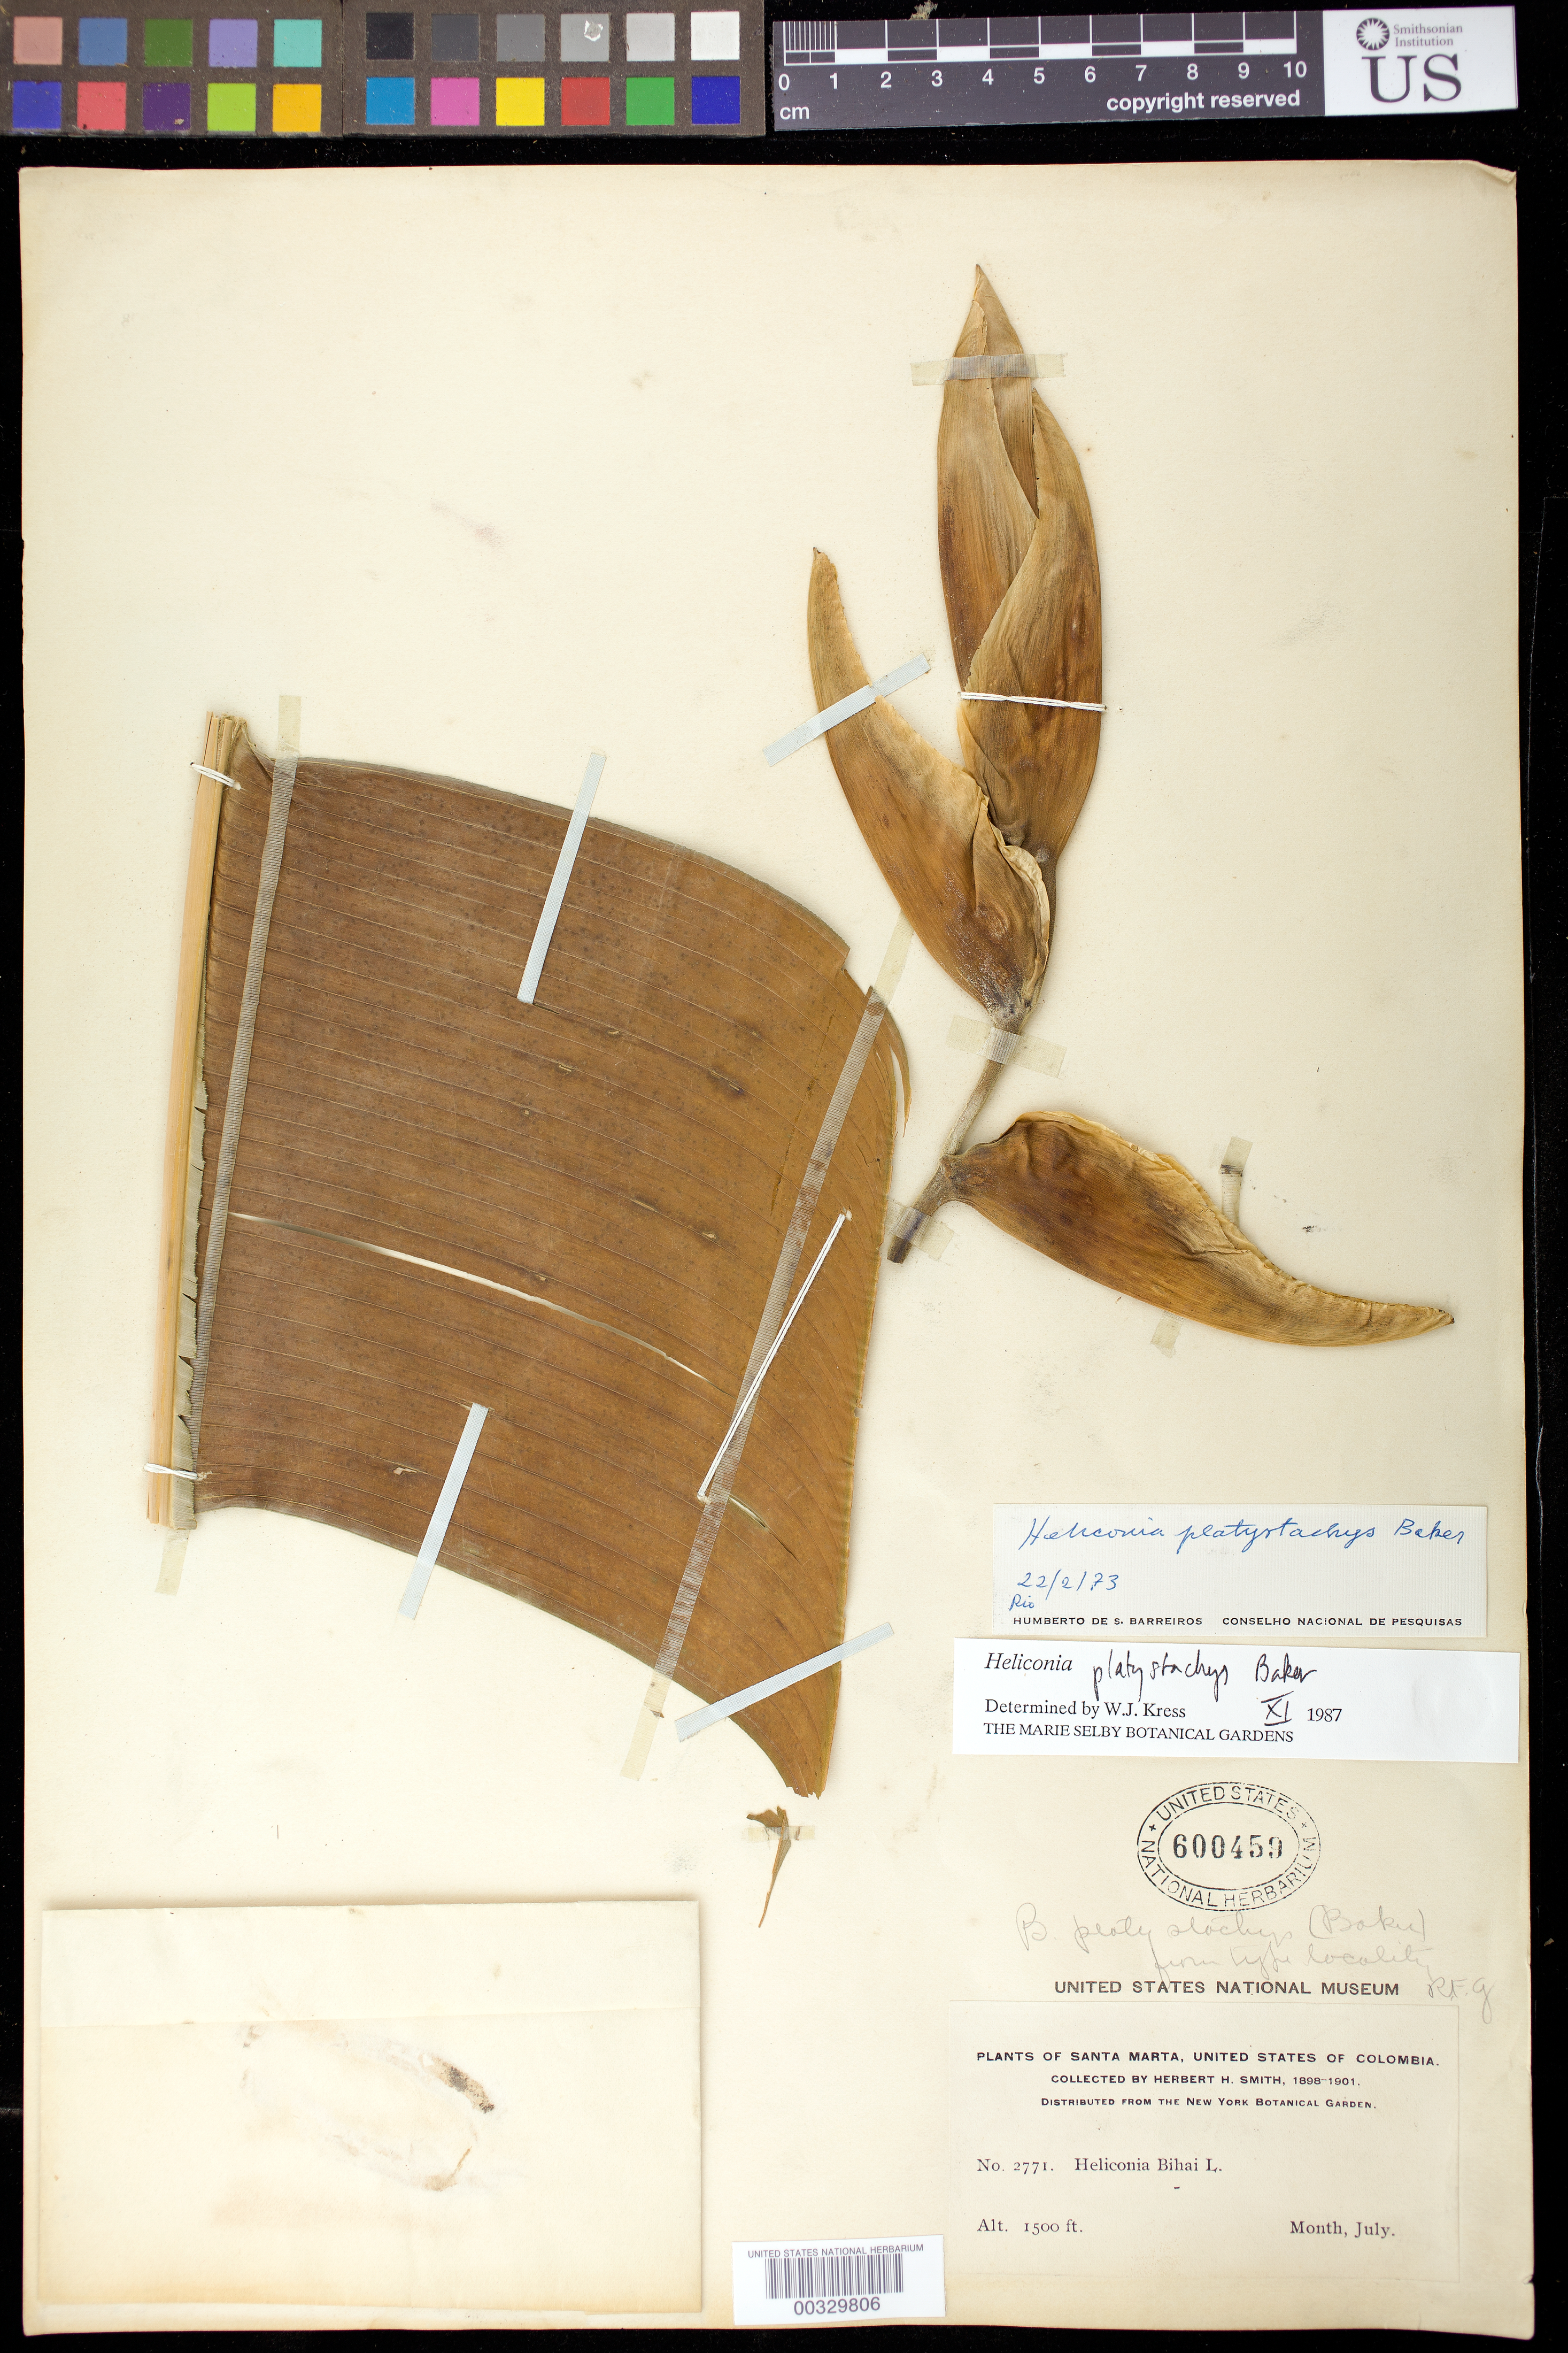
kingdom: Plantae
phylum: Tracheophyta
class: Liliopsida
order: Zingiberales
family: Heliconiaceae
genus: Heliconia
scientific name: Heliconia platystachys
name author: Baker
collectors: Herbert H. Smith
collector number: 2771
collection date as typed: Jul 1898 to -- Jul 1901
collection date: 1898-07/1901-07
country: Colombia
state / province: Magdalena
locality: Plants of Santa Marta, united states of Colombia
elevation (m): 457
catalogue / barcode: US 600459